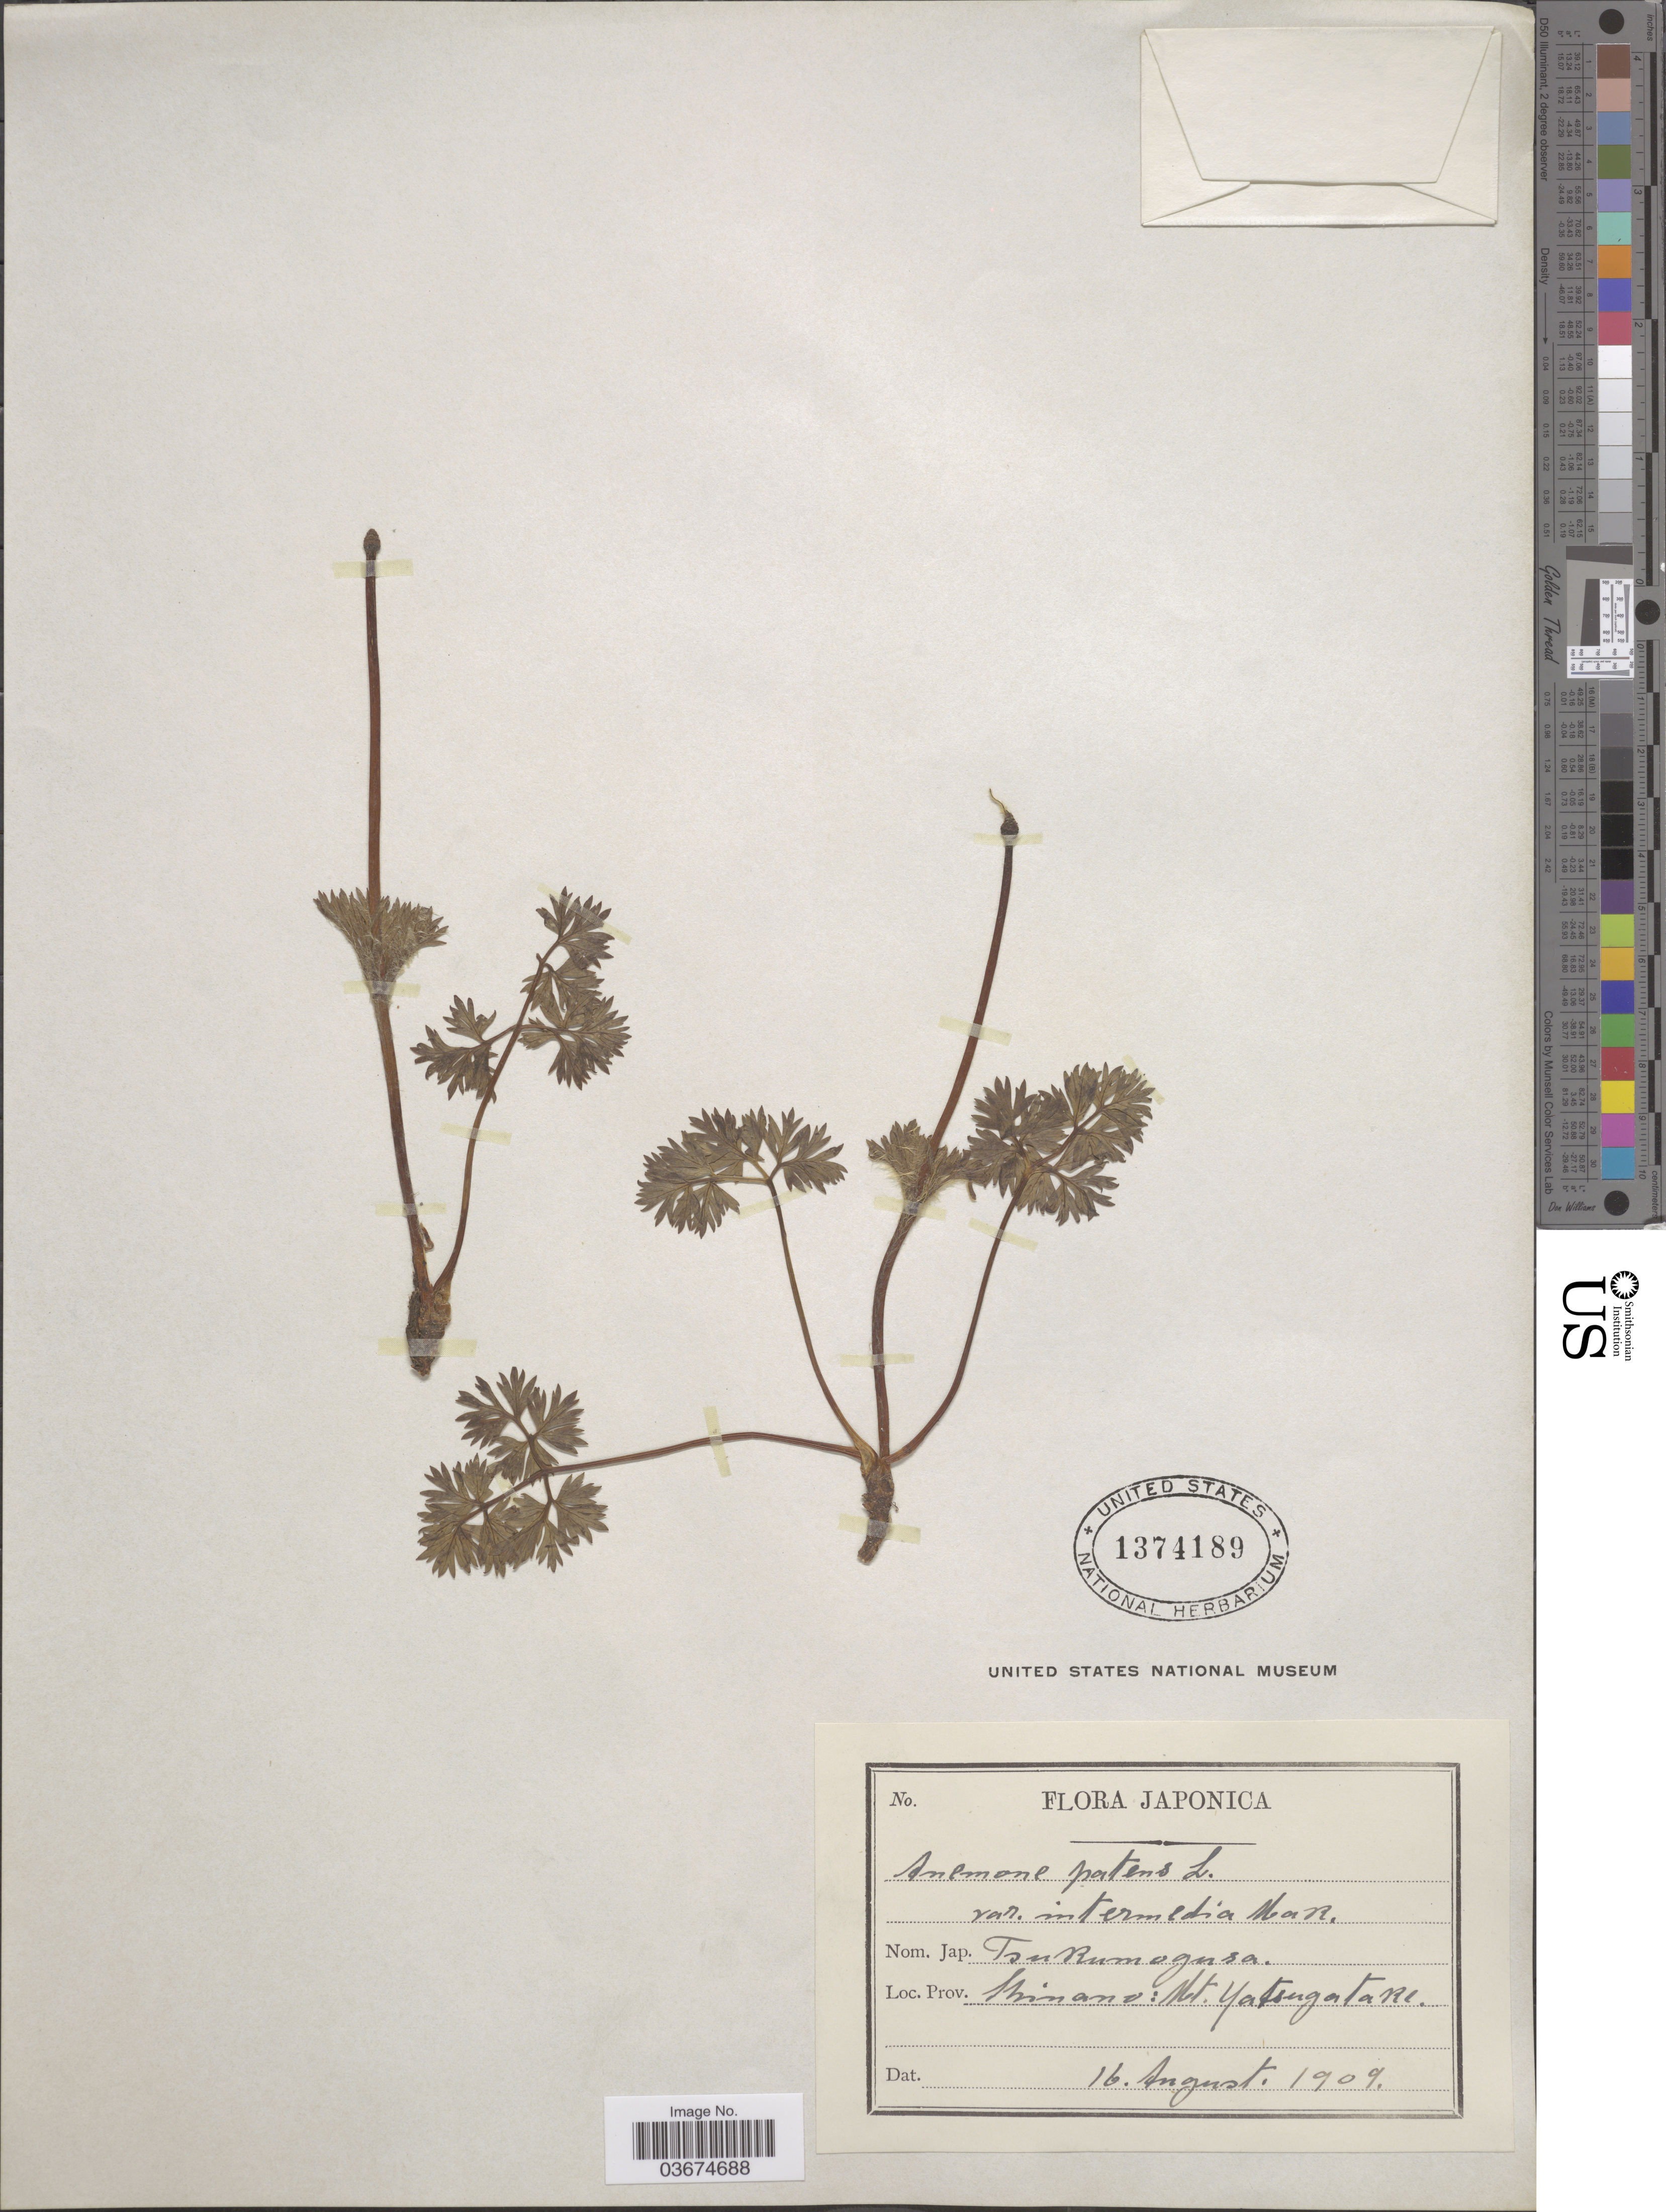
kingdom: Plantae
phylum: Tracheophyta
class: Magnoliopsida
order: Ranunculales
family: Ranunculaceae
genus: Pulsatilla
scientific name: Pulsatilla patens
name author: (L.) Mill.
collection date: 1909-08-16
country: Japan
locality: Prov. Shinano: Mt. Yatsugatare.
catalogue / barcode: US 1374189